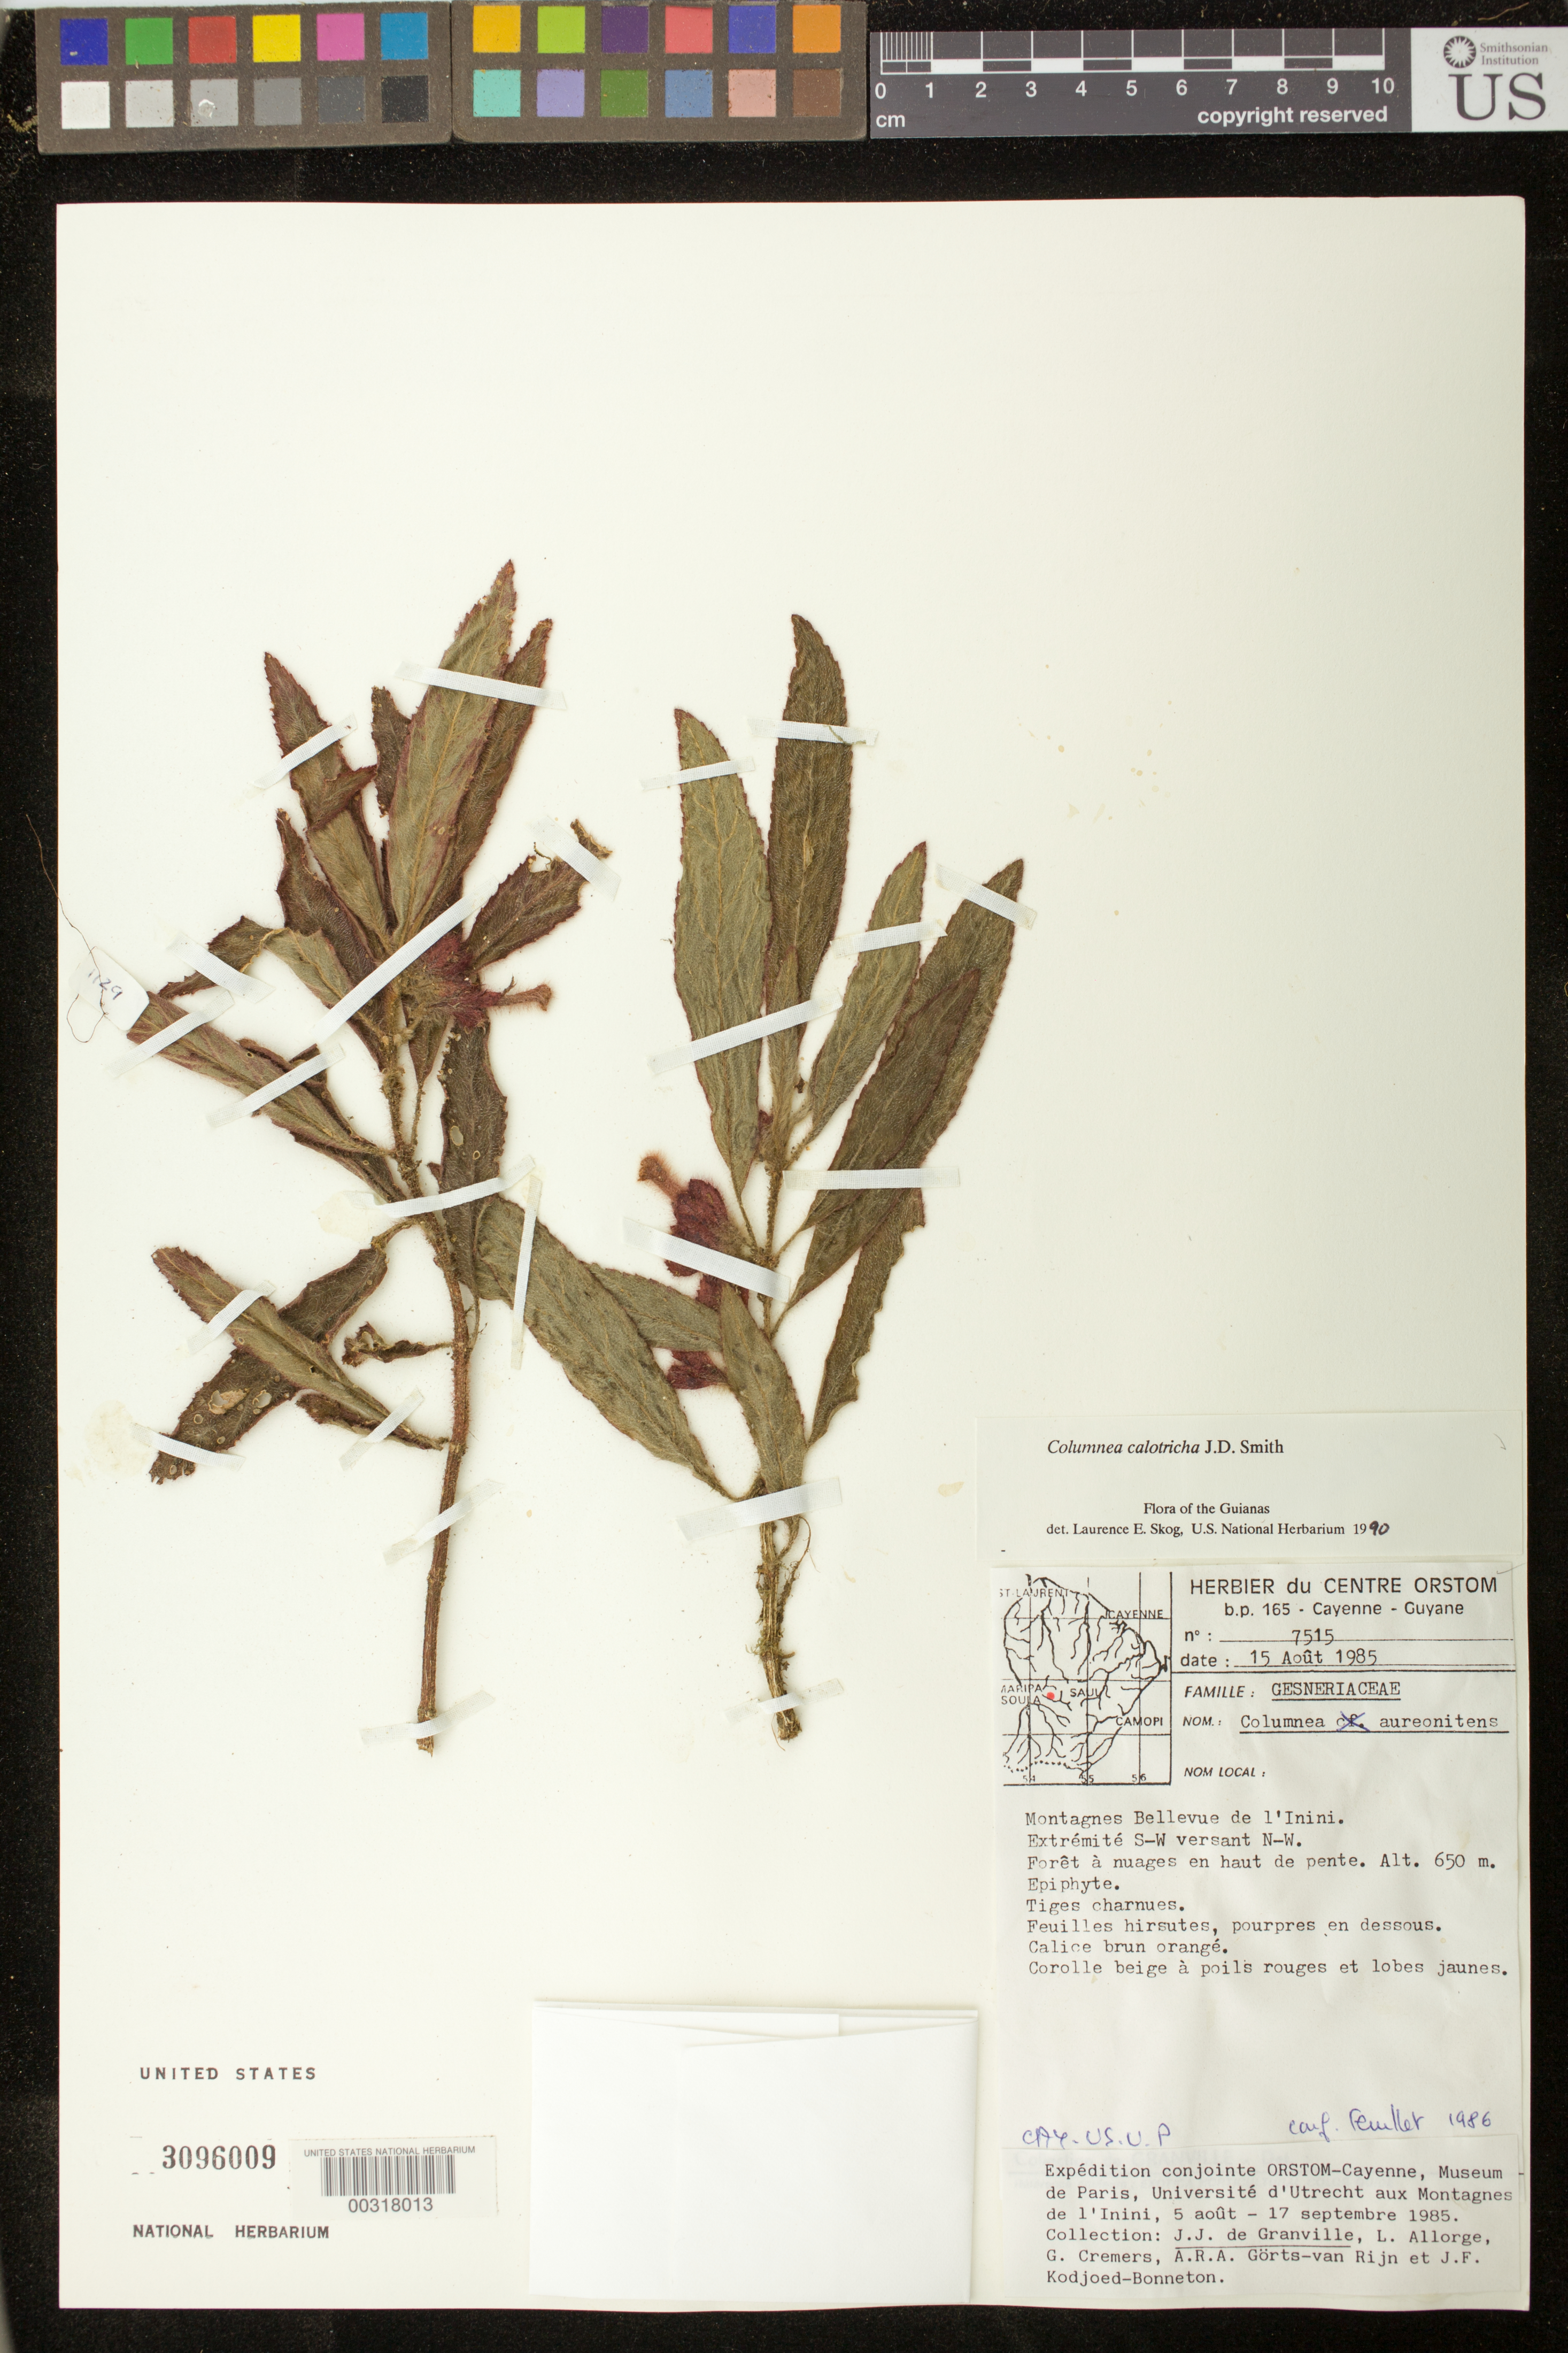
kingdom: Plantae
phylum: Tracheophyta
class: Magnoliopsida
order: Lamiales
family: Gesneriaceae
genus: Columnea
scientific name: Columnea calotricha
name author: Donn. Sm.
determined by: Skog, Laurence E.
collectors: J.-J. de Granville, L. Allorge, G. Cremers, A. .R. A. Görts-van Rijn & J. Kodjoed-Bonneton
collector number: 7515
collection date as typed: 15 Aug 1985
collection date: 1985-08-15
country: French Guiana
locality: Montagnes Bellevue de l'Inini; extrémité SW versant NW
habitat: Forêt à nuages en haut de pente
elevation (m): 650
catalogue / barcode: US 3096009